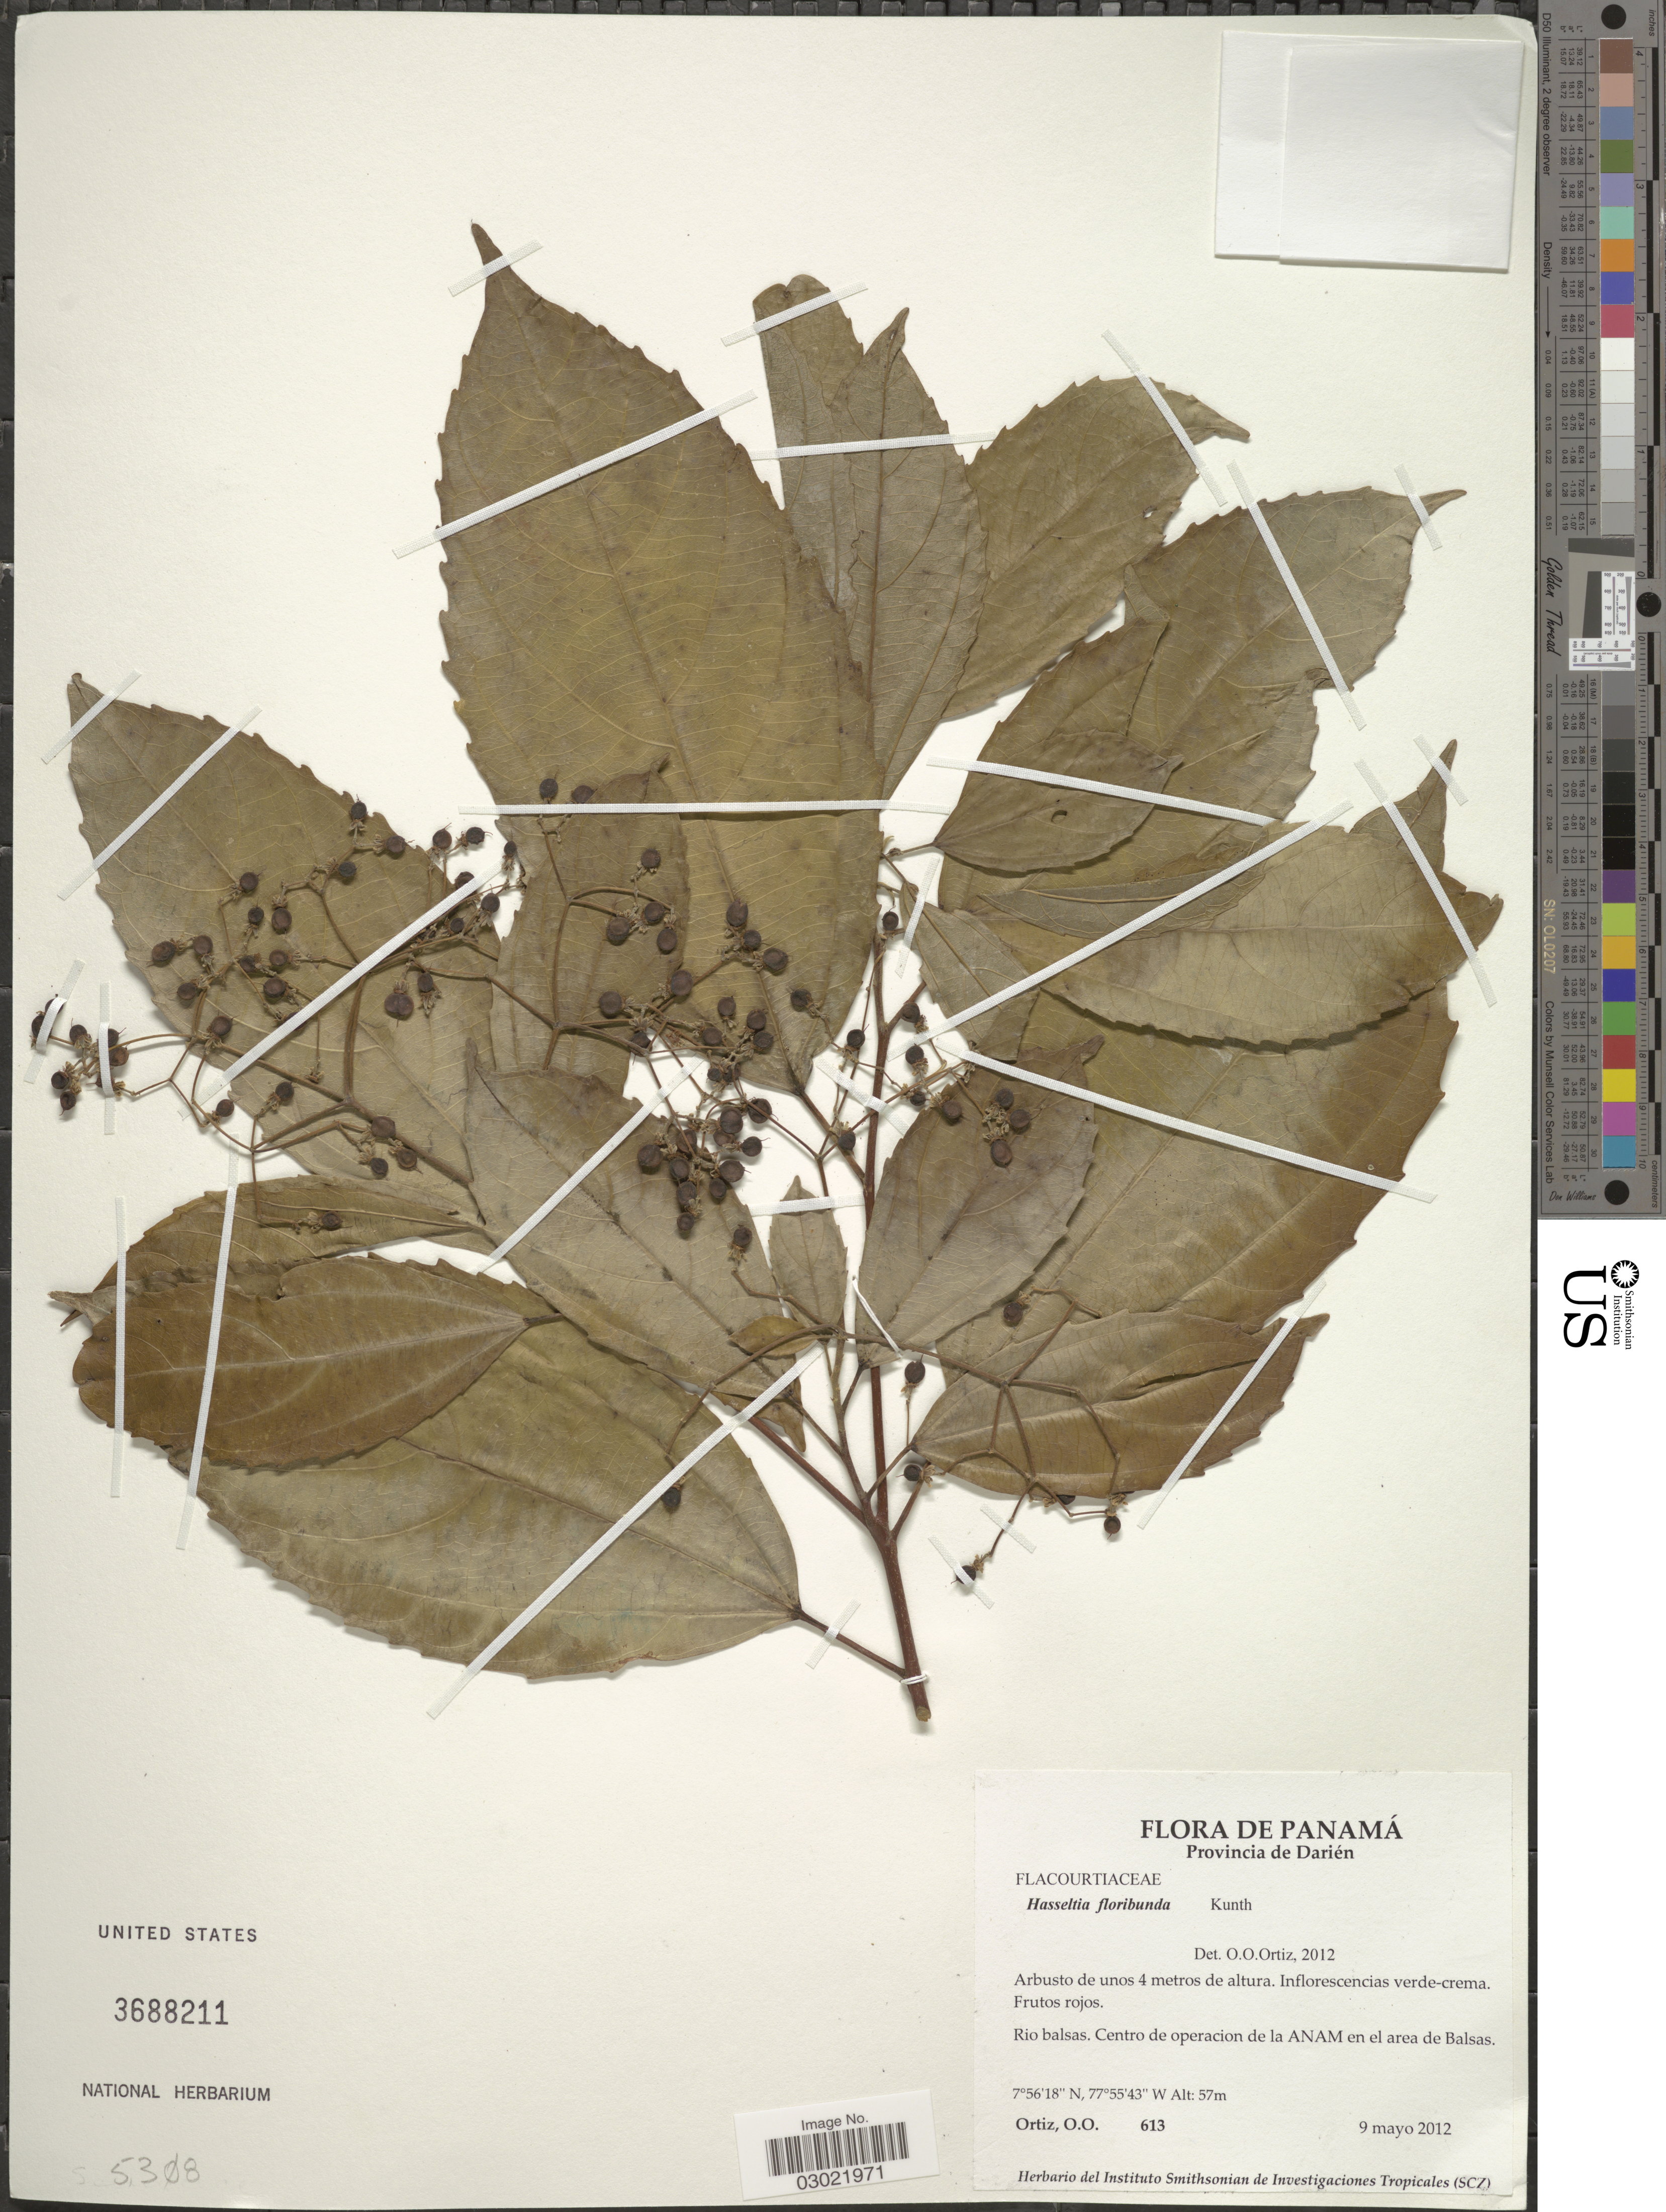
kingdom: Plantae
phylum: Tracheophyta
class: Magnoliopsida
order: Malpighiales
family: Salicaceae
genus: Hasseltia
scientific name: Hasseltia floribunda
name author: Kunth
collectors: O. O. Ortiz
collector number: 613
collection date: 2012-05-09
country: Panama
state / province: Darién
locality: Rio balsas. Centro de operacion de la ANAM en el area de Balsas.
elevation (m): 57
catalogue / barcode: US 3688211